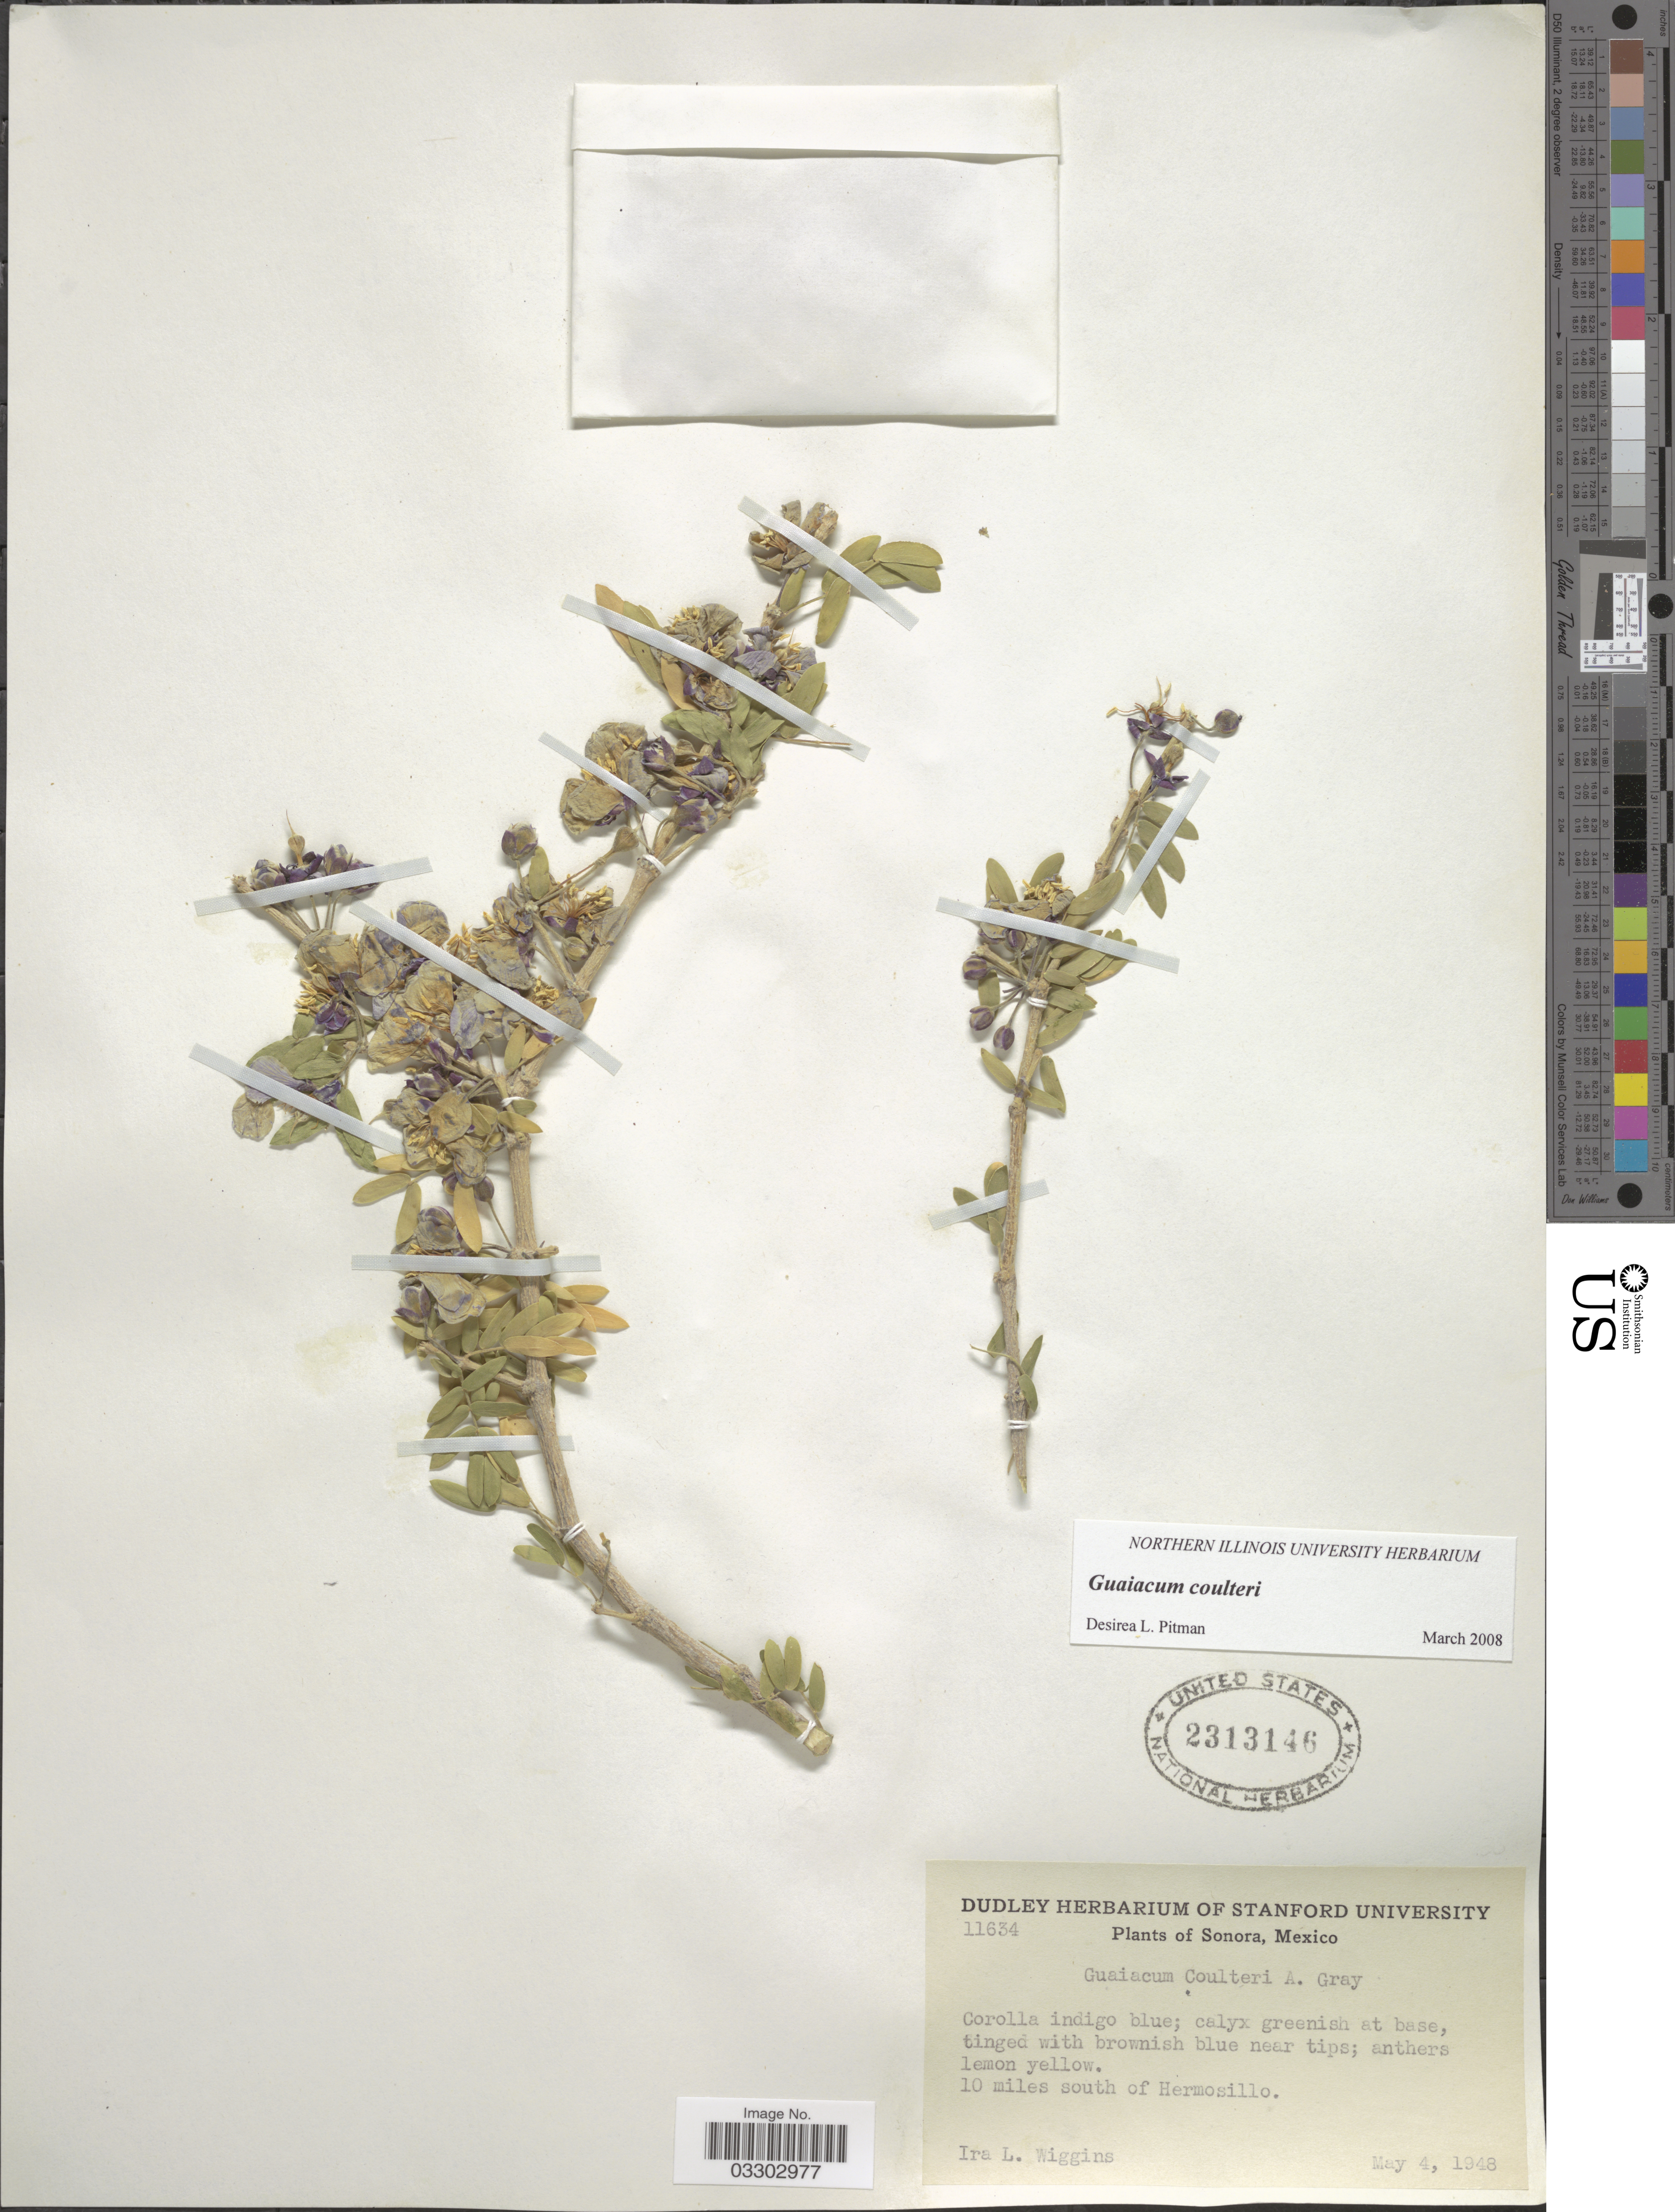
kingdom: Plantae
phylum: Tracheophyta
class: Magnoliopsida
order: Zygophyllales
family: Zygophyllaceae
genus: Guaiacum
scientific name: Guaiacum coulteri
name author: A. Gray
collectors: I. L. Wiggins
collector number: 11634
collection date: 1948-05-04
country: Mexico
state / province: Sonora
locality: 10 miles south of Hermosillo.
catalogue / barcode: US 2313146